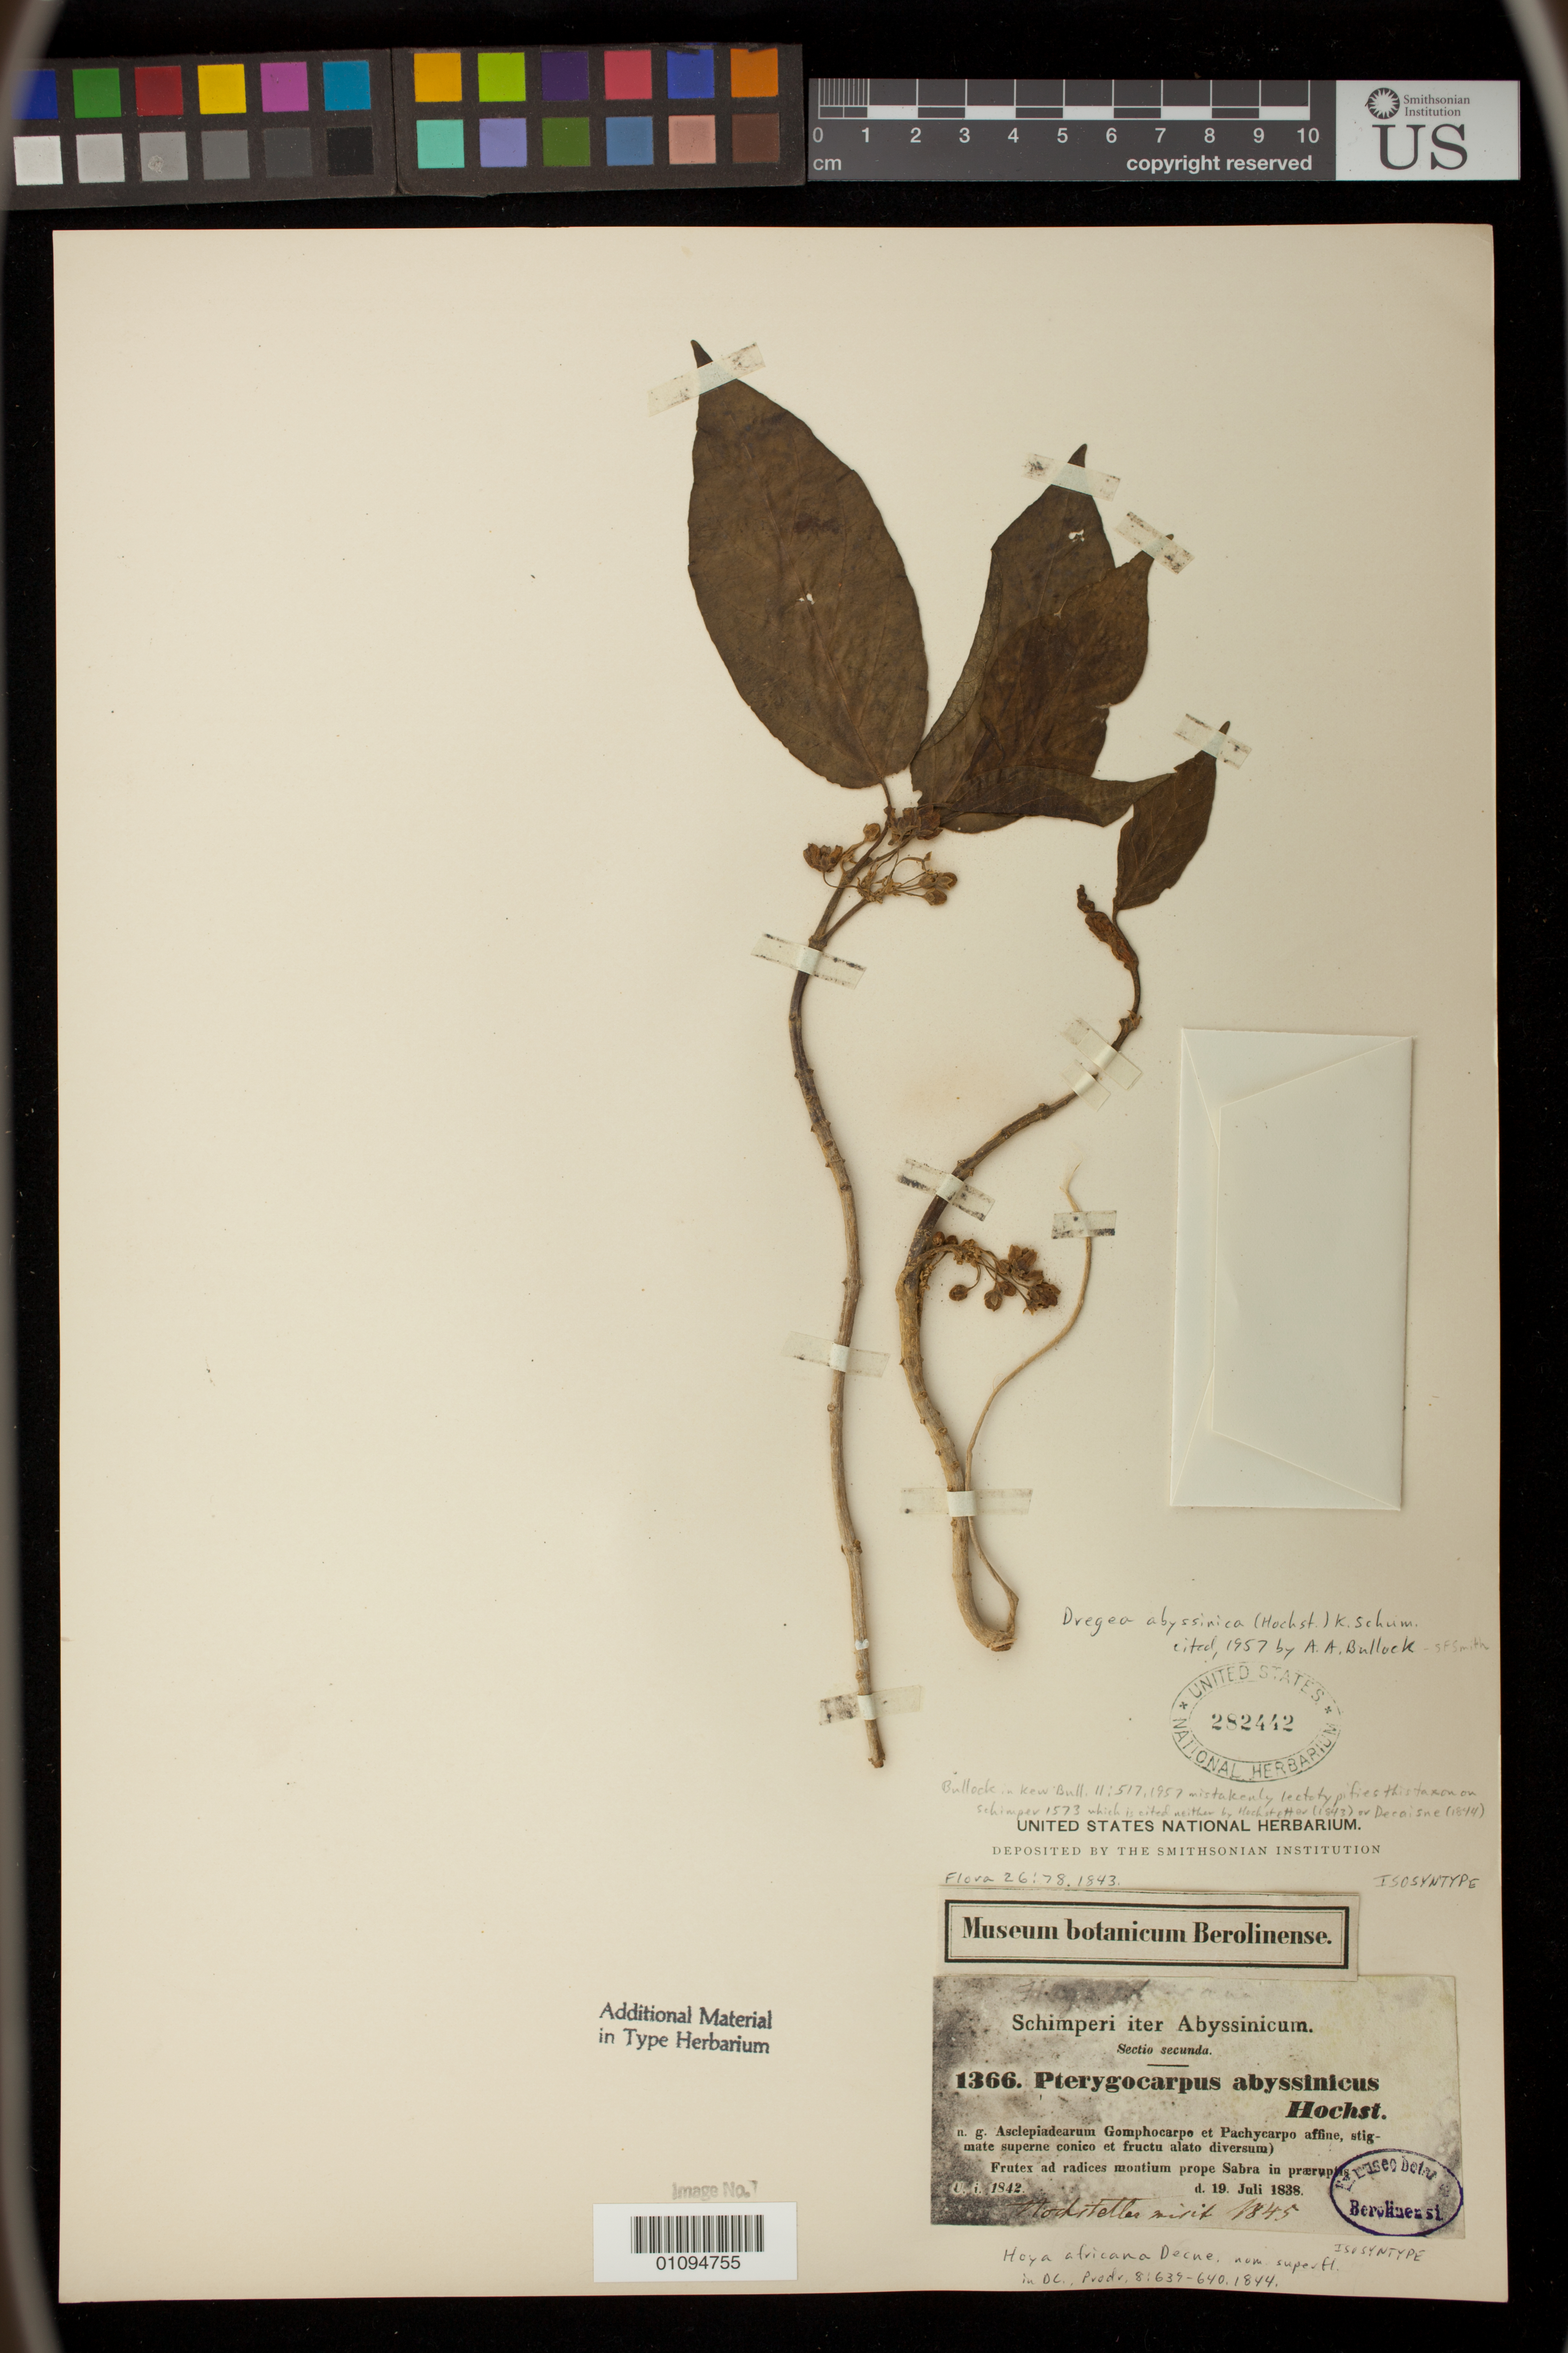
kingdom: Plantae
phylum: Tracheophyta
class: Magnoliopsida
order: Gentianales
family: Apocynaceae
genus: Pterygocarpus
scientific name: Pterygocarpus abyssinicus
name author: Hochst.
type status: Isosyntype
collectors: G. W. Schimper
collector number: II 1366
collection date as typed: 19 Jul 1838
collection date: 1838-07-19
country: Ethiopia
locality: "Abyssinia", Prope Sabra in praeruptis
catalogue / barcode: US 282442